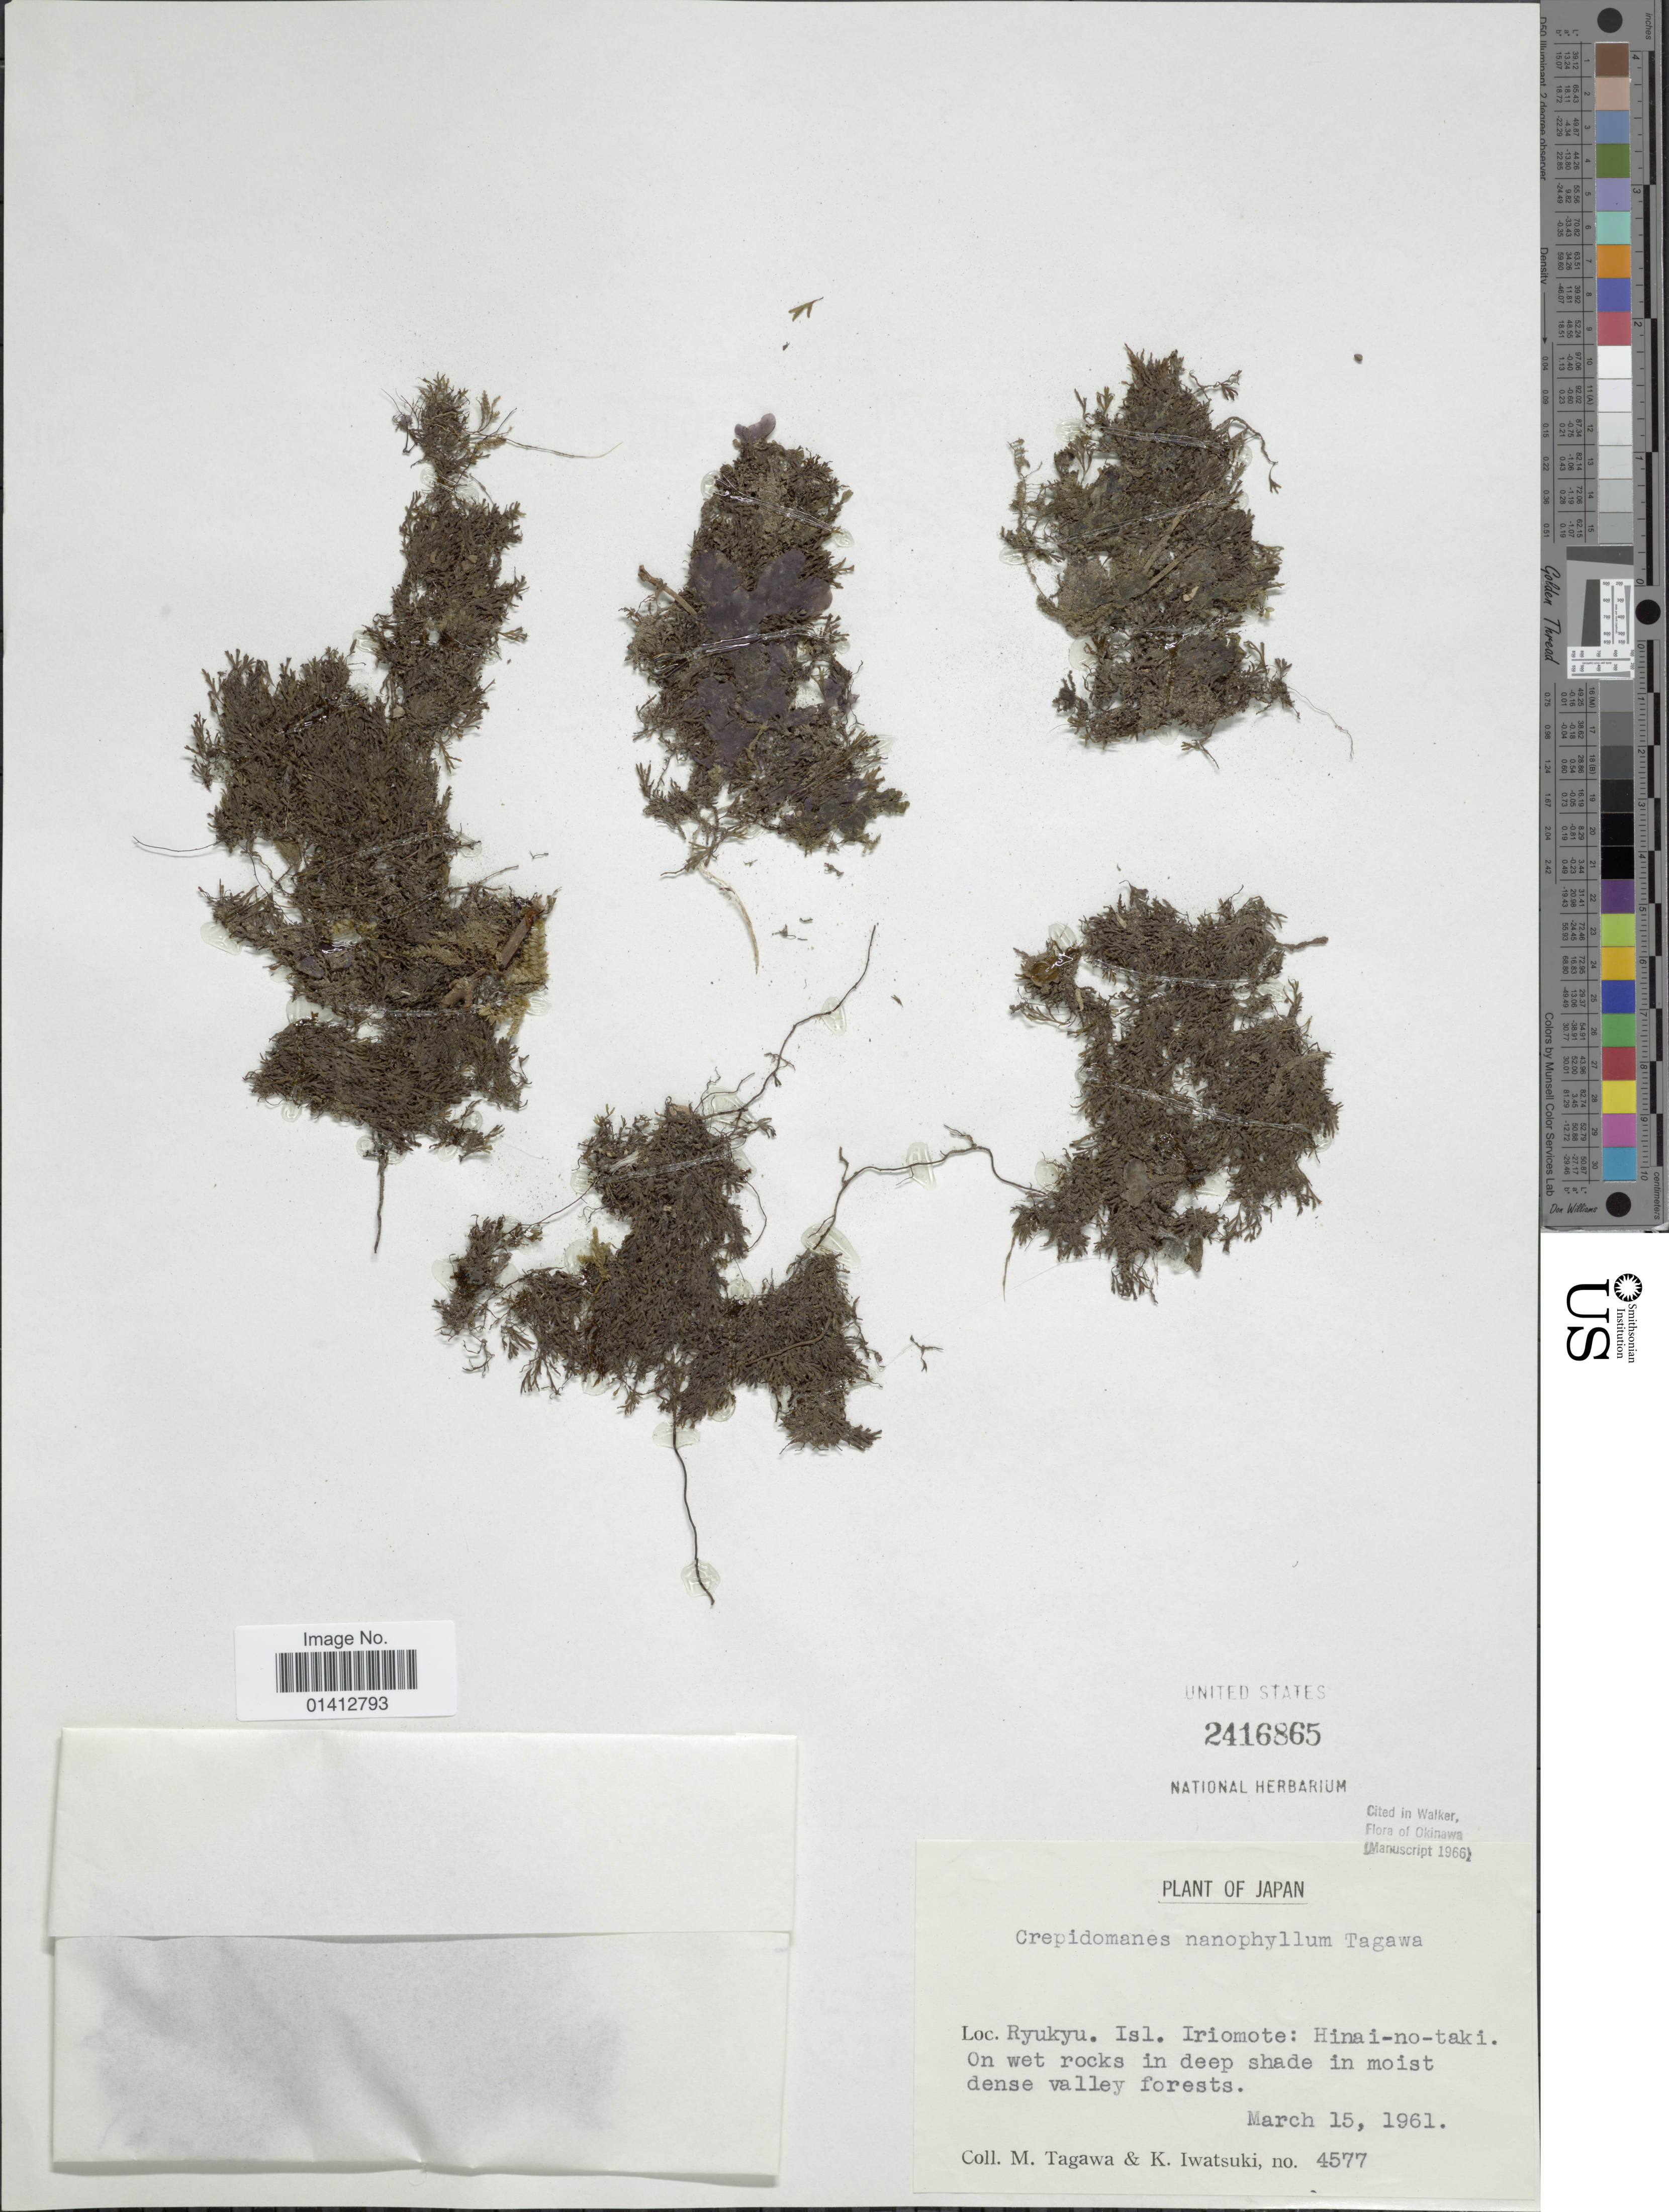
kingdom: Plantae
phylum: Tracheophyta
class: Polypodiopsida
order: Hymenophyllales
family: Hymenophyllaceae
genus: Crepidomanes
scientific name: Crepidomanes nanophyllum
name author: Tagawa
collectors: M. Tagawa & K. Iwatsuki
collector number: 4577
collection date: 1961-03-15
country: Japan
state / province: Okinawa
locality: Ryukyu Isl Iriomote: Hinai-no-taki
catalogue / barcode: US 2416865